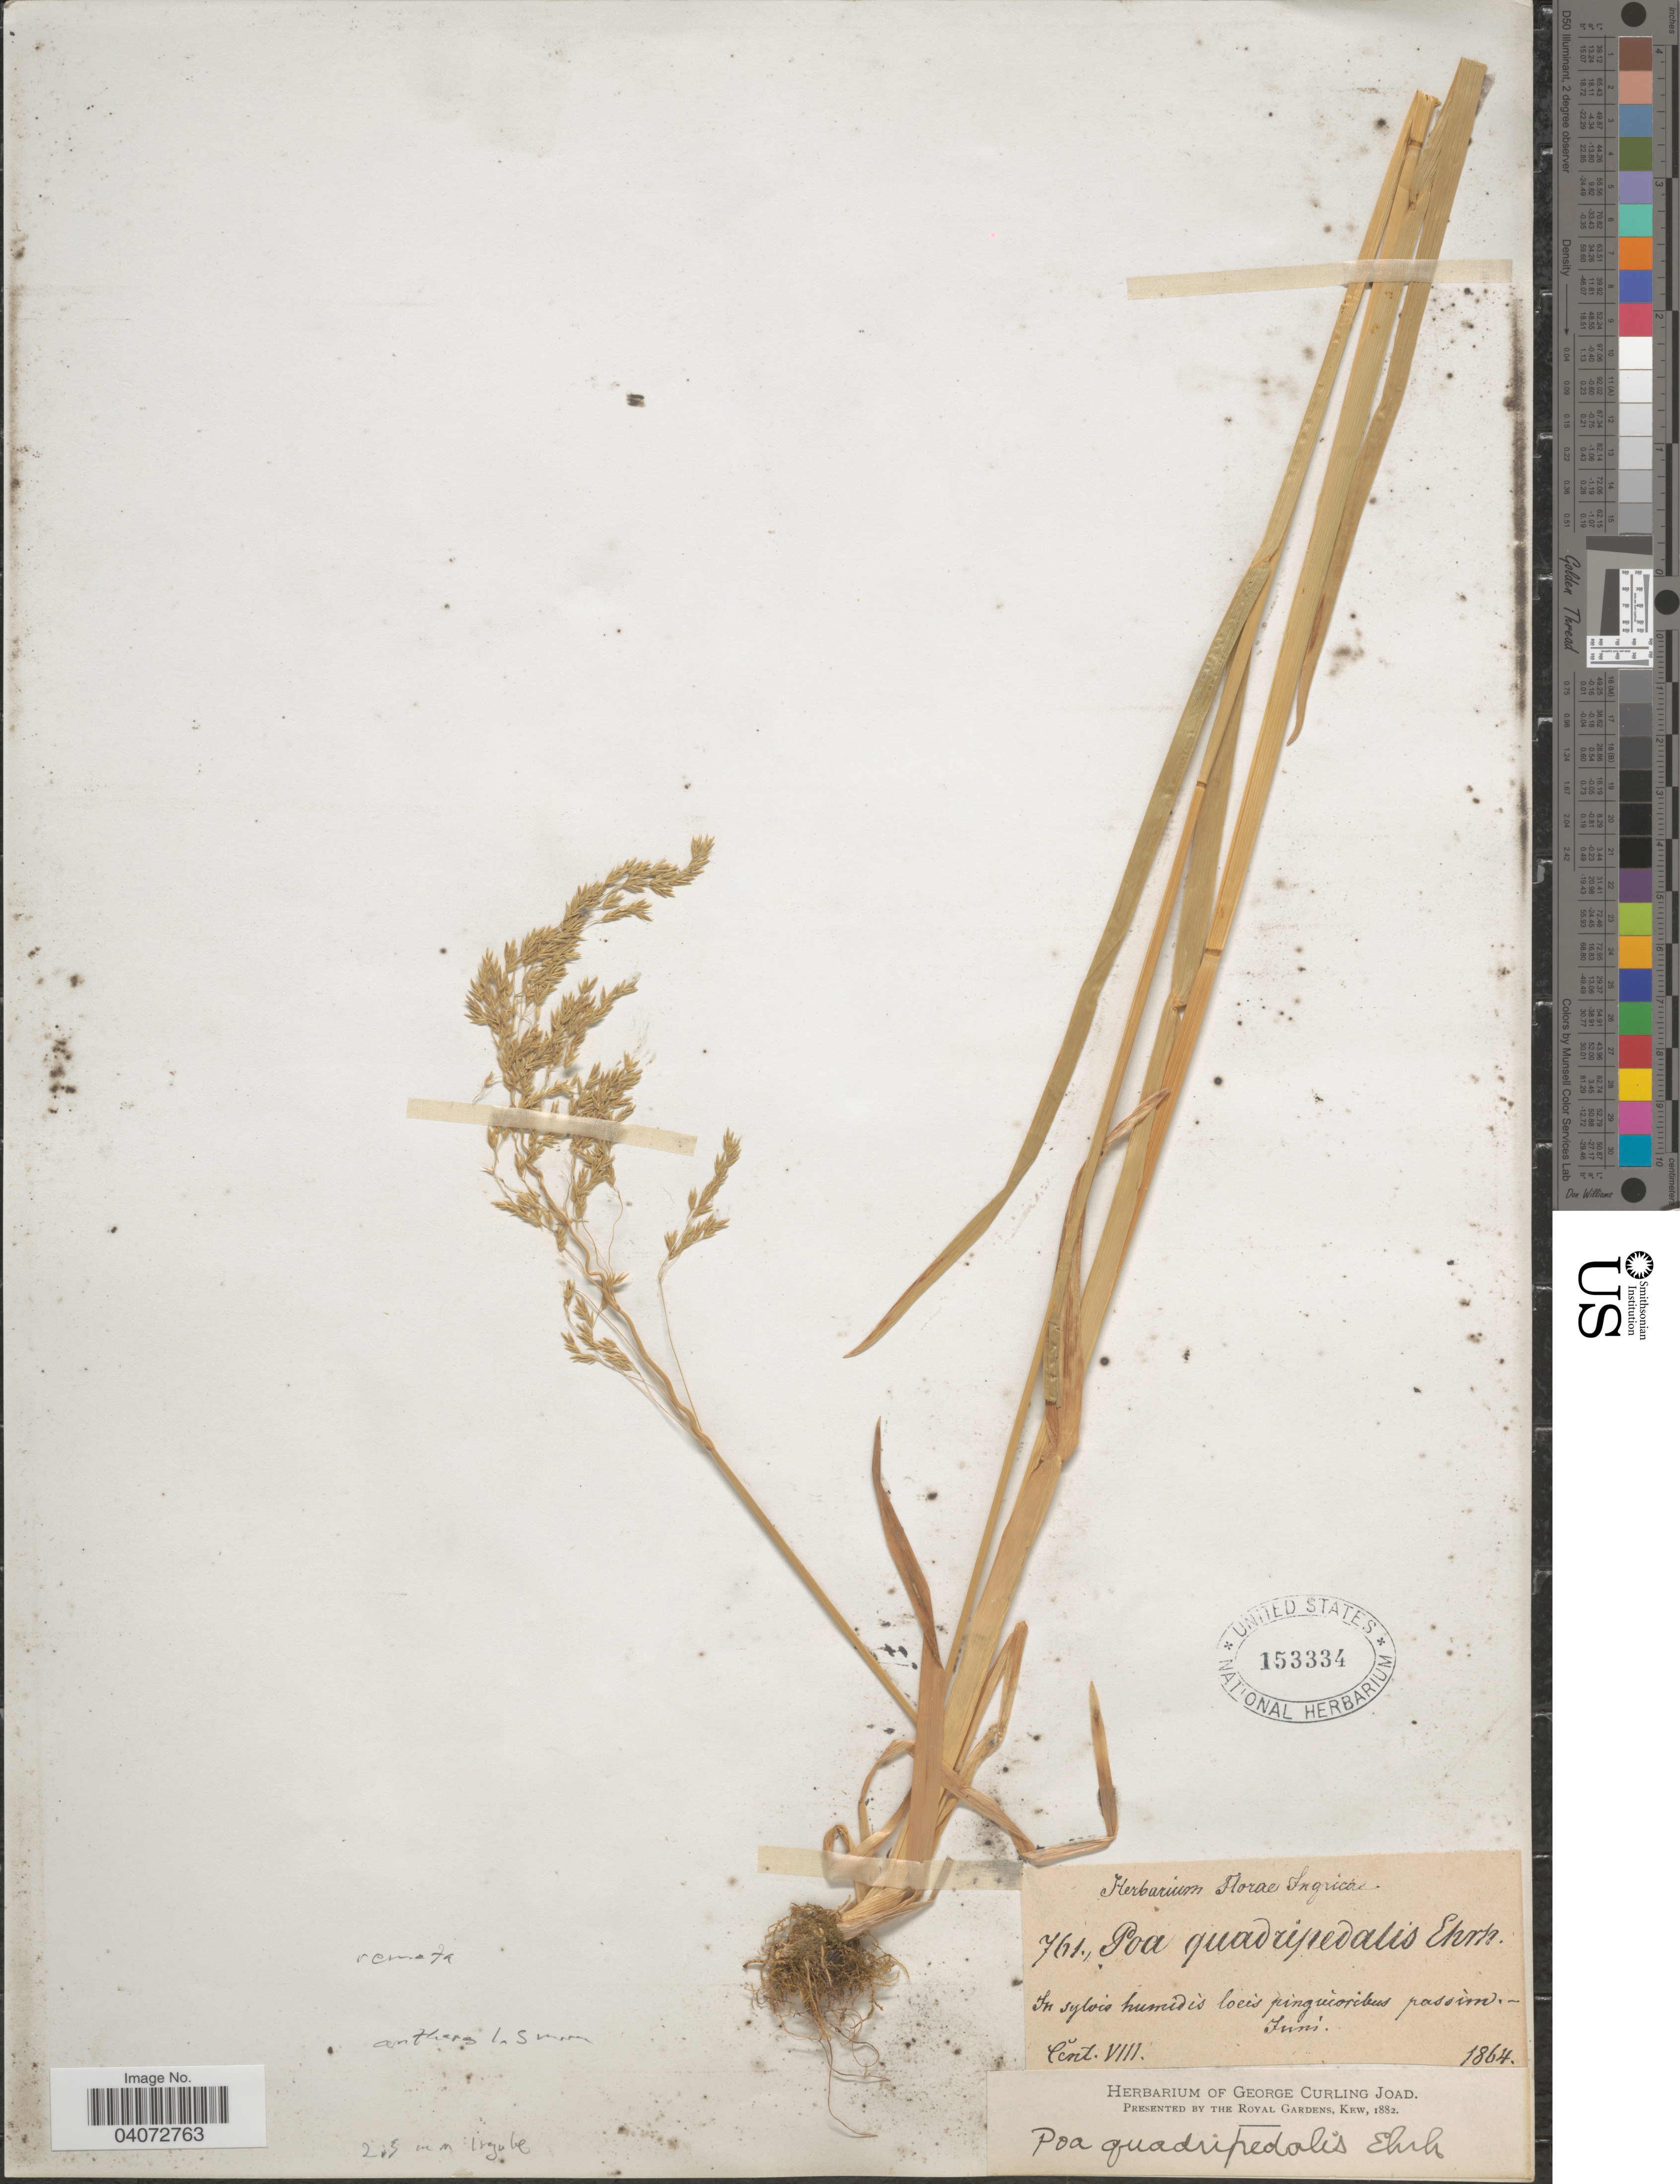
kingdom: Plantae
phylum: Tracheophyta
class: Liliopsida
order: Poales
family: Poaceae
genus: Poa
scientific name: Poa remota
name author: Forselles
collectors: ex herb. Florae Ingricae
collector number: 761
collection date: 1864-06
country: Russian Federation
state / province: Leningrad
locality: In sylvis humidis locis pinguioribus passim. Florae Ingricae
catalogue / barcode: US 153334